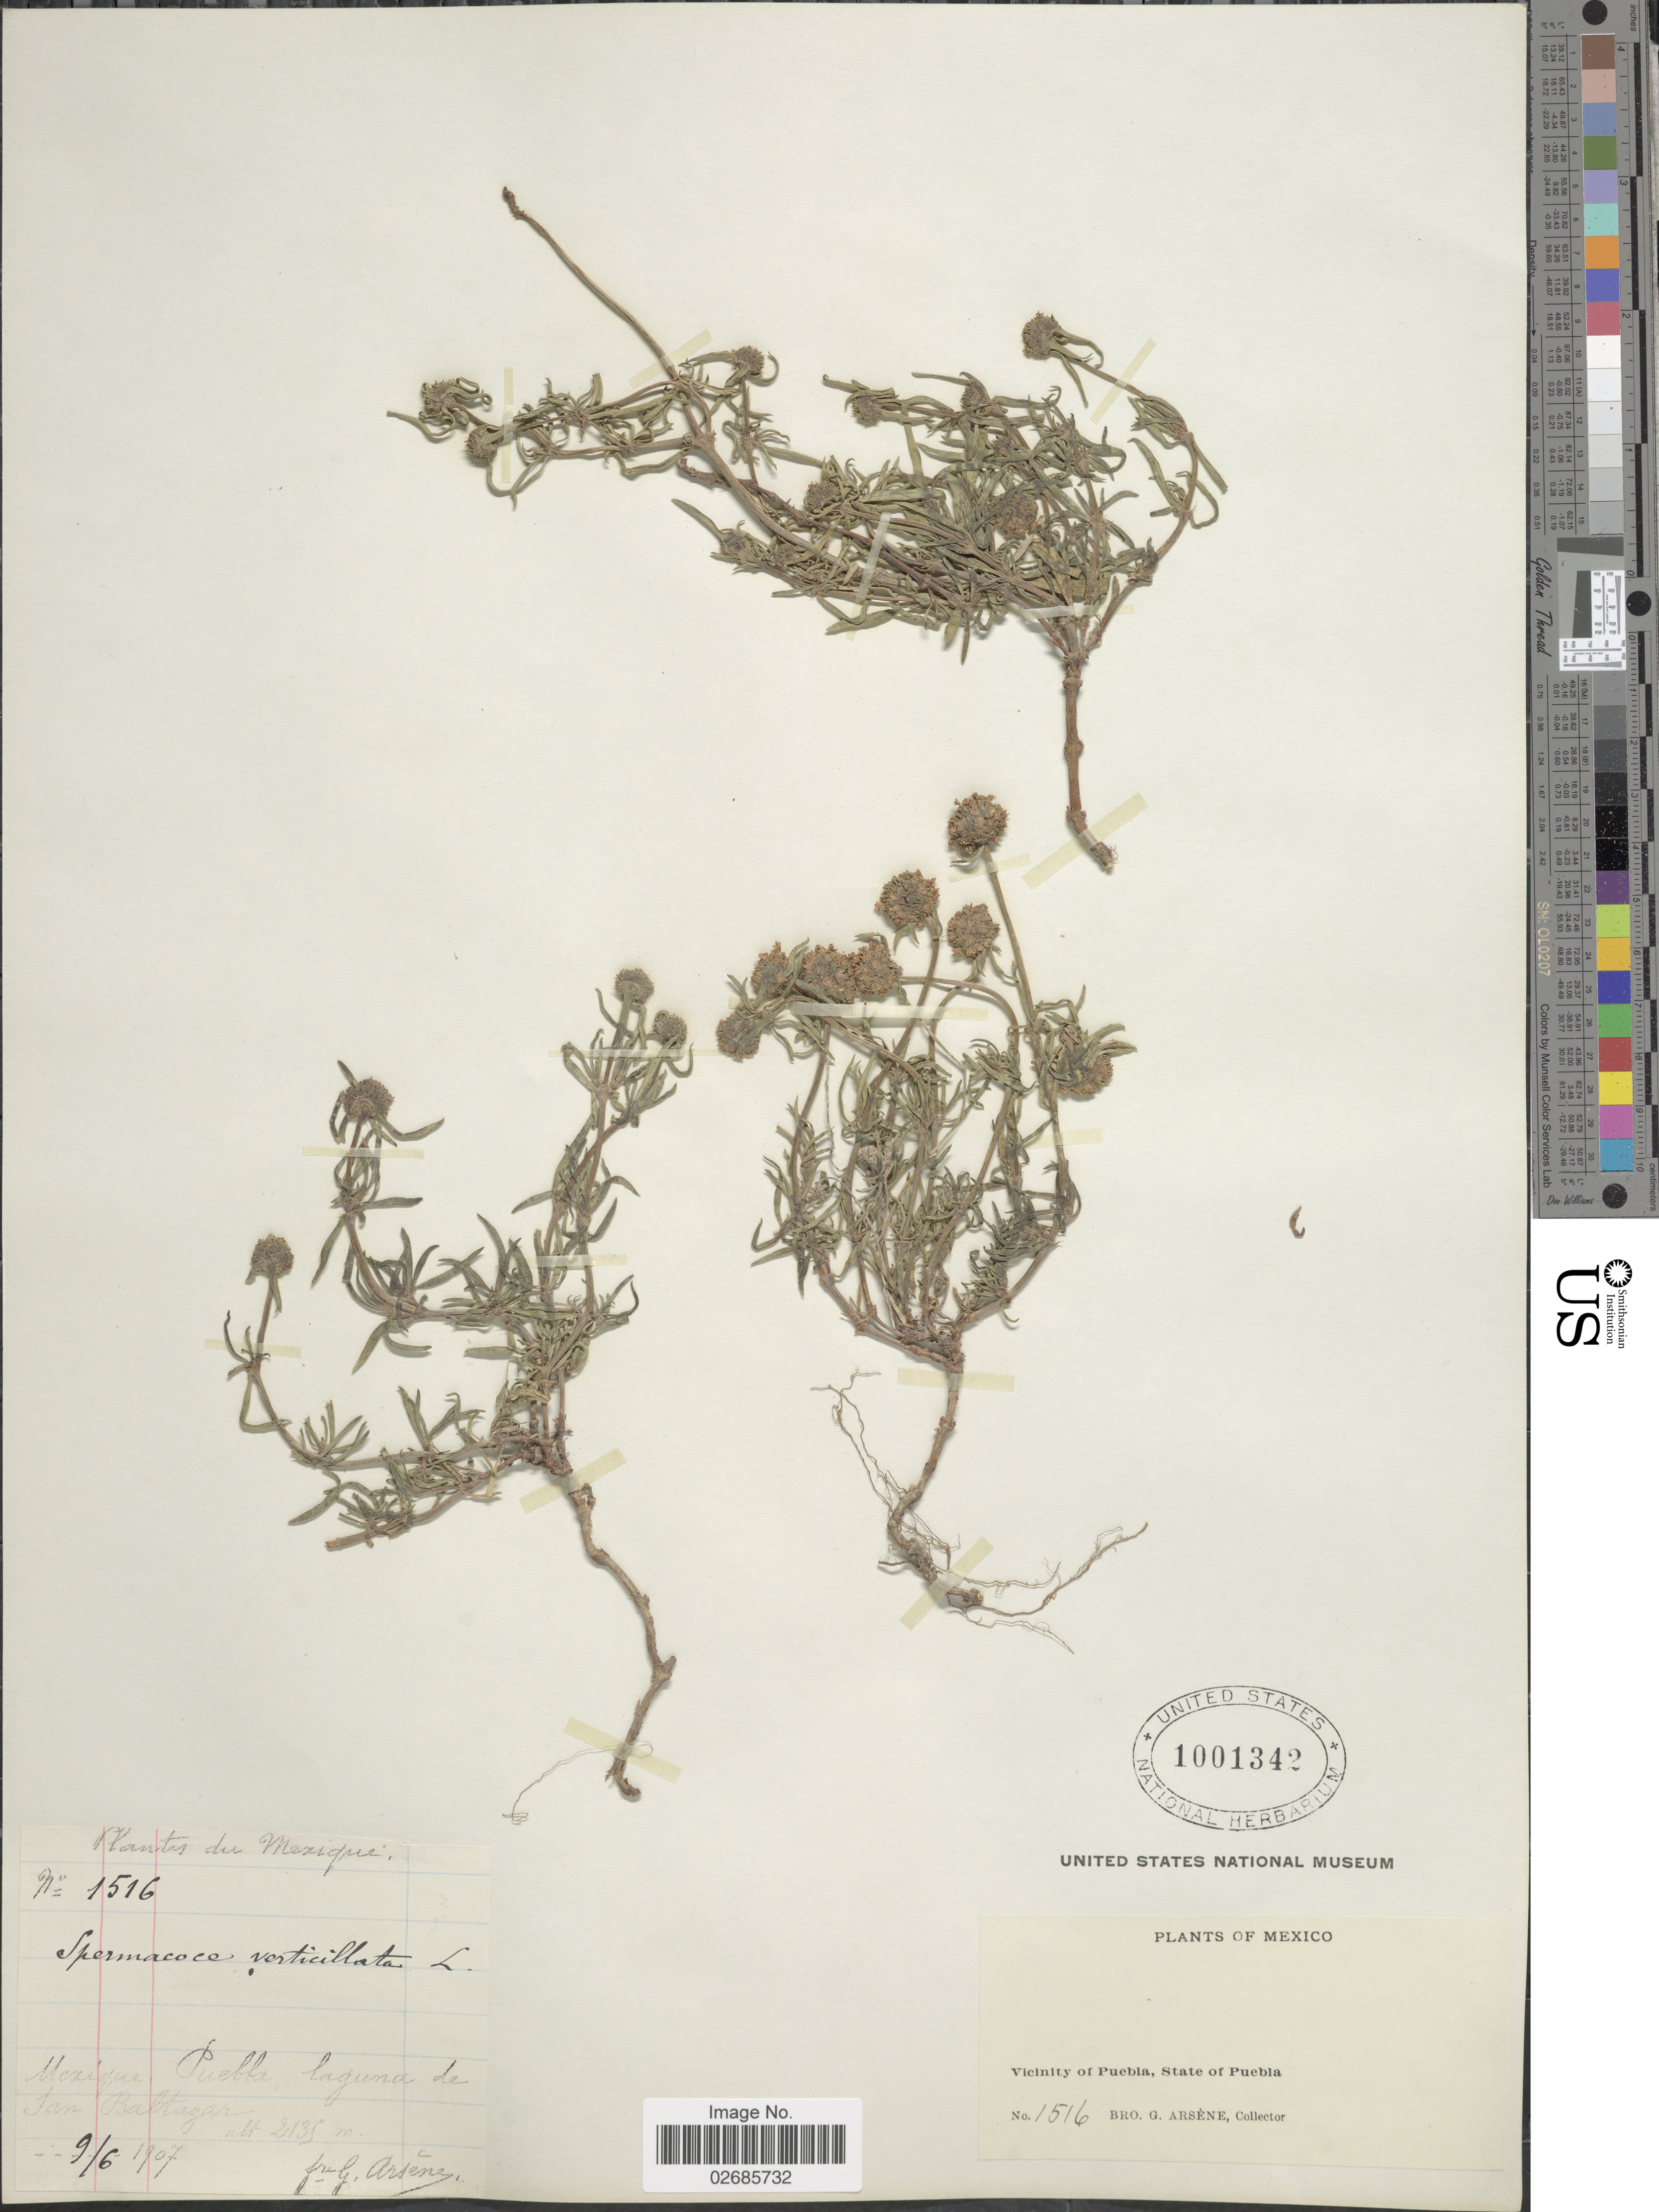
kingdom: Plantae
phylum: Tracheophyta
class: Magnoliopsida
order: Gentianales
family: Rubiaceae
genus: Borreria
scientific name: Borreria verticillata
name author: (L.) G. Mey.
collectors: Bro. G. Arsène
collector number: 1516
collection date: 1907-06-09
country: Mexico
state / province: Puebla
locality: Laguna de San Baltazar [San Baltazar Lake]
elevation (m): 2139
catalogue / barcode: US 1001342